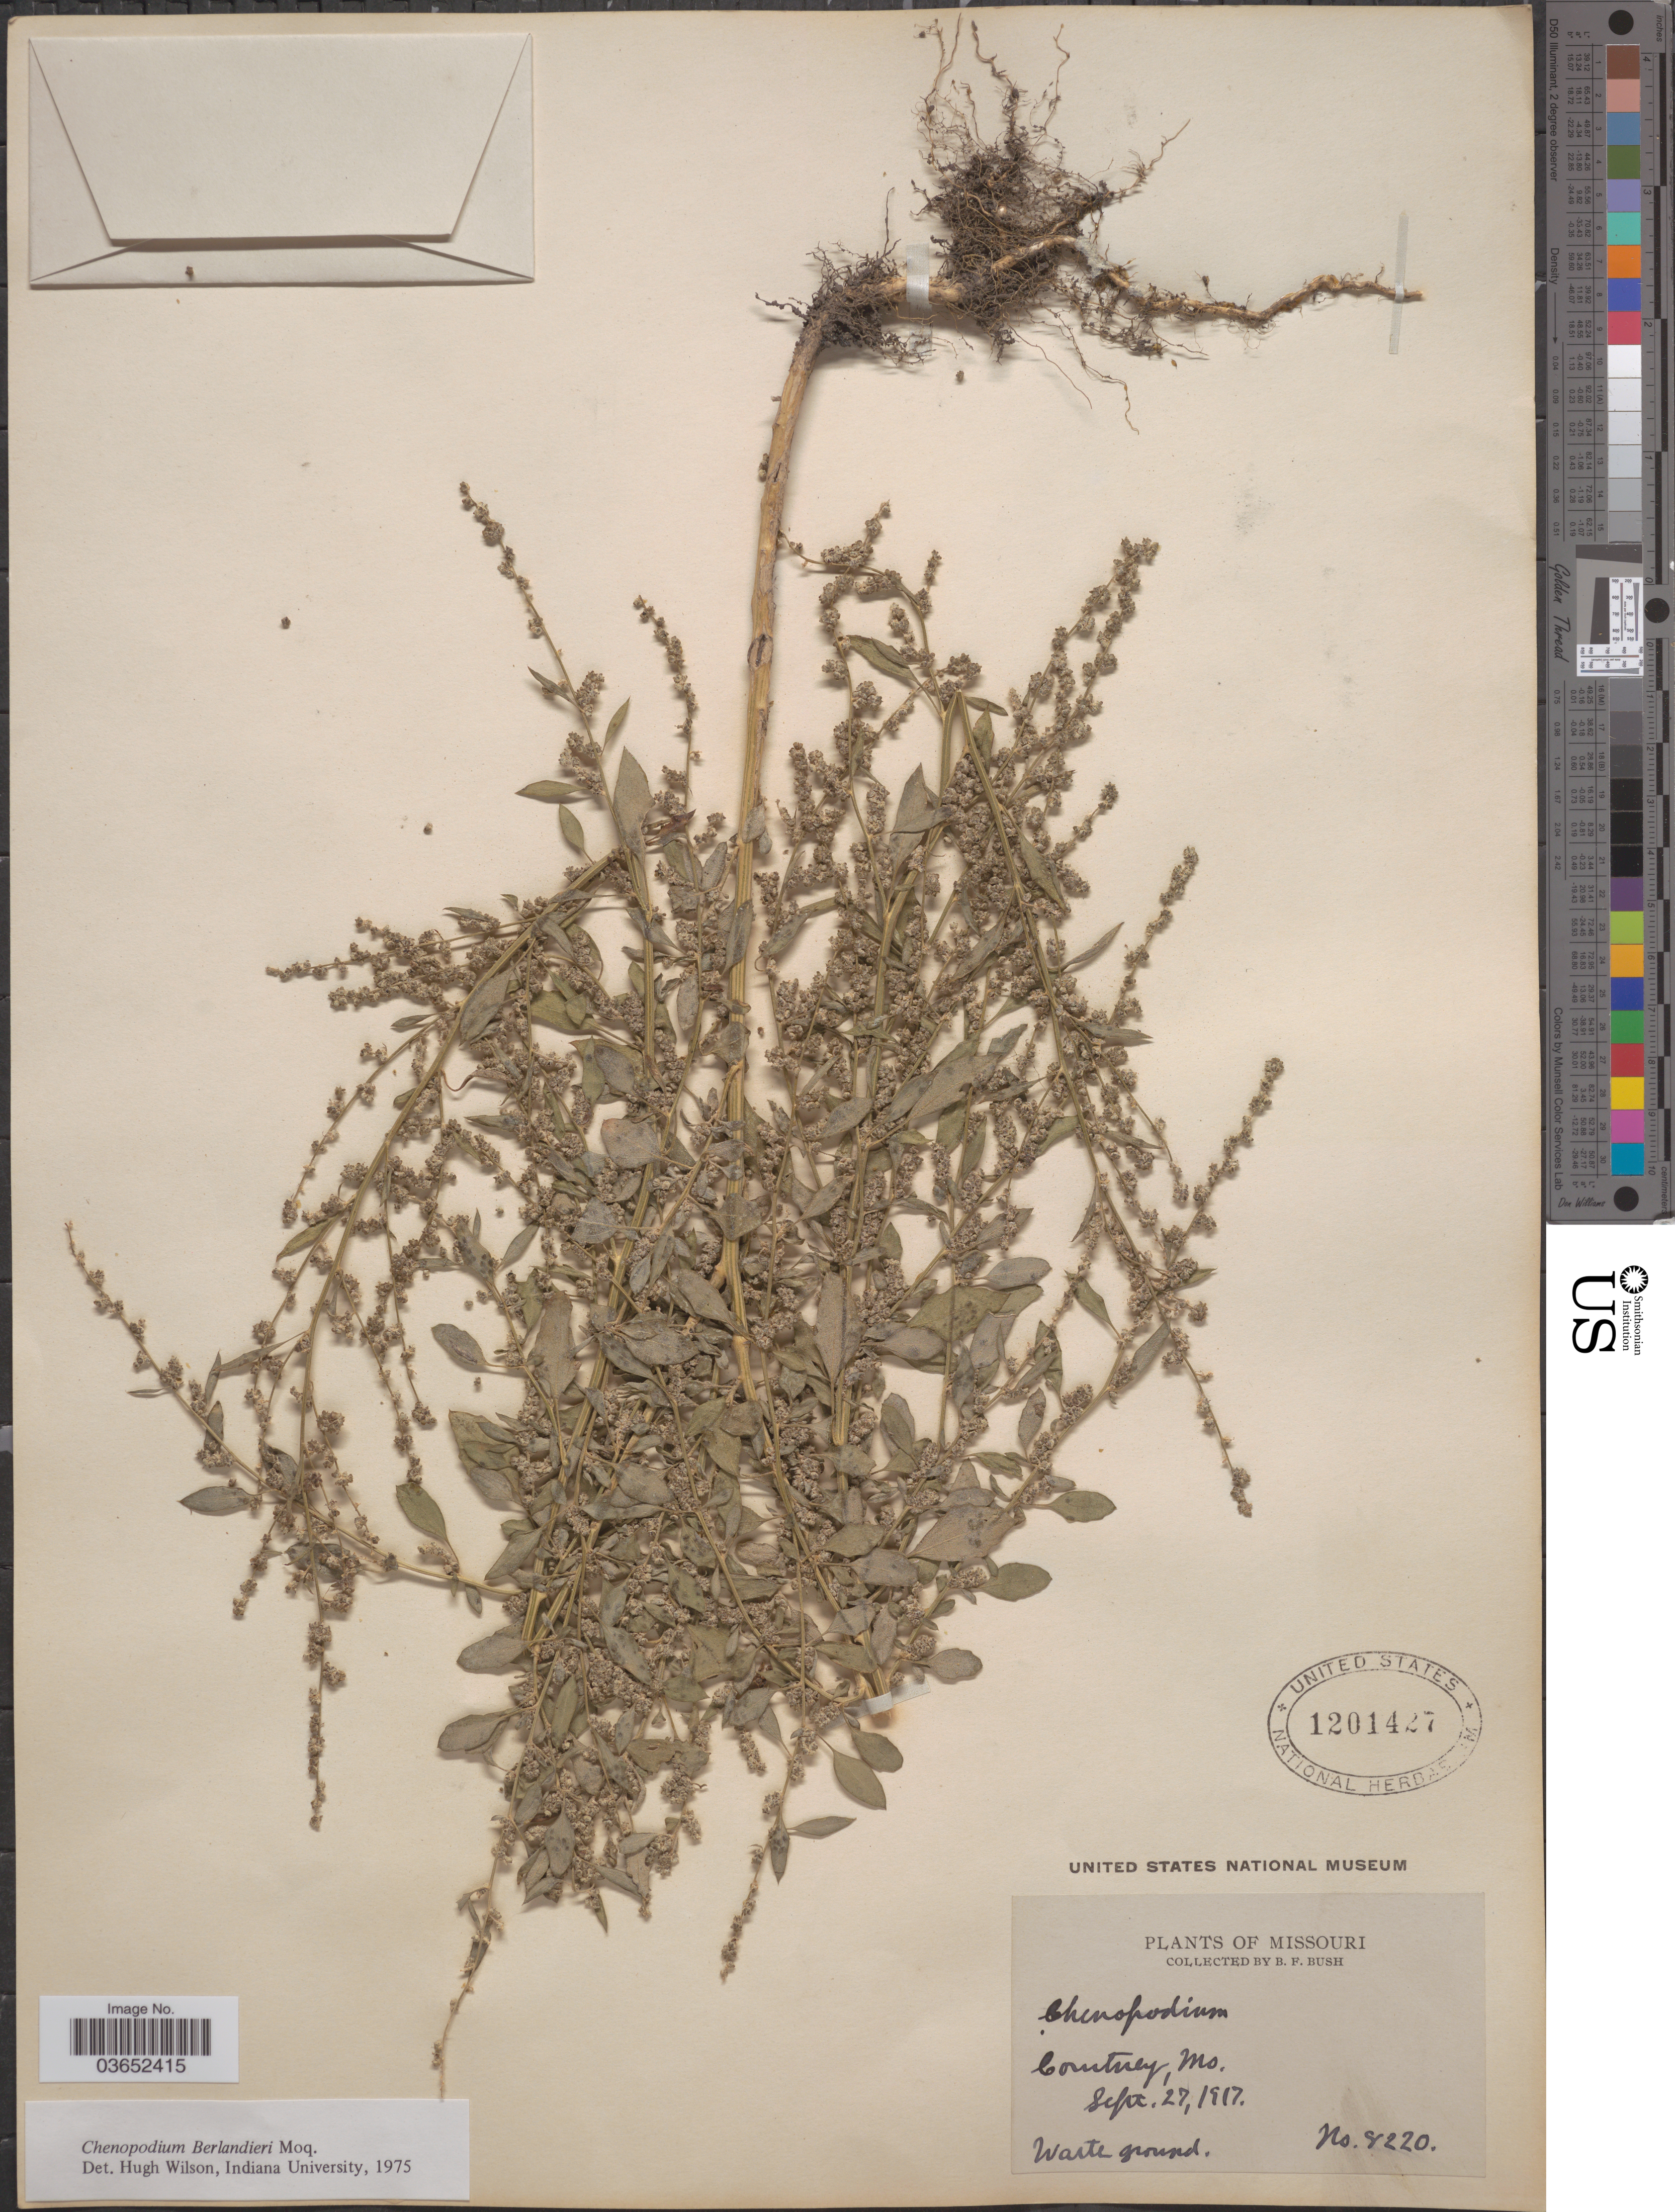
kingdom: Plantae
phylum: Tracheophyta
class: Magnoliopsida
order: Caryophyllales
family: Amaranthaceae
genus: Chenopodium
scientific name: Chenopodium berlandieri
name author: Moq.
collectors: B. F. Bush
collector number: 9220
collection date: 1917-09-27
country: United States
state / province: Missouri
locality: Courtney.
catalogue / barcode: US 1201427